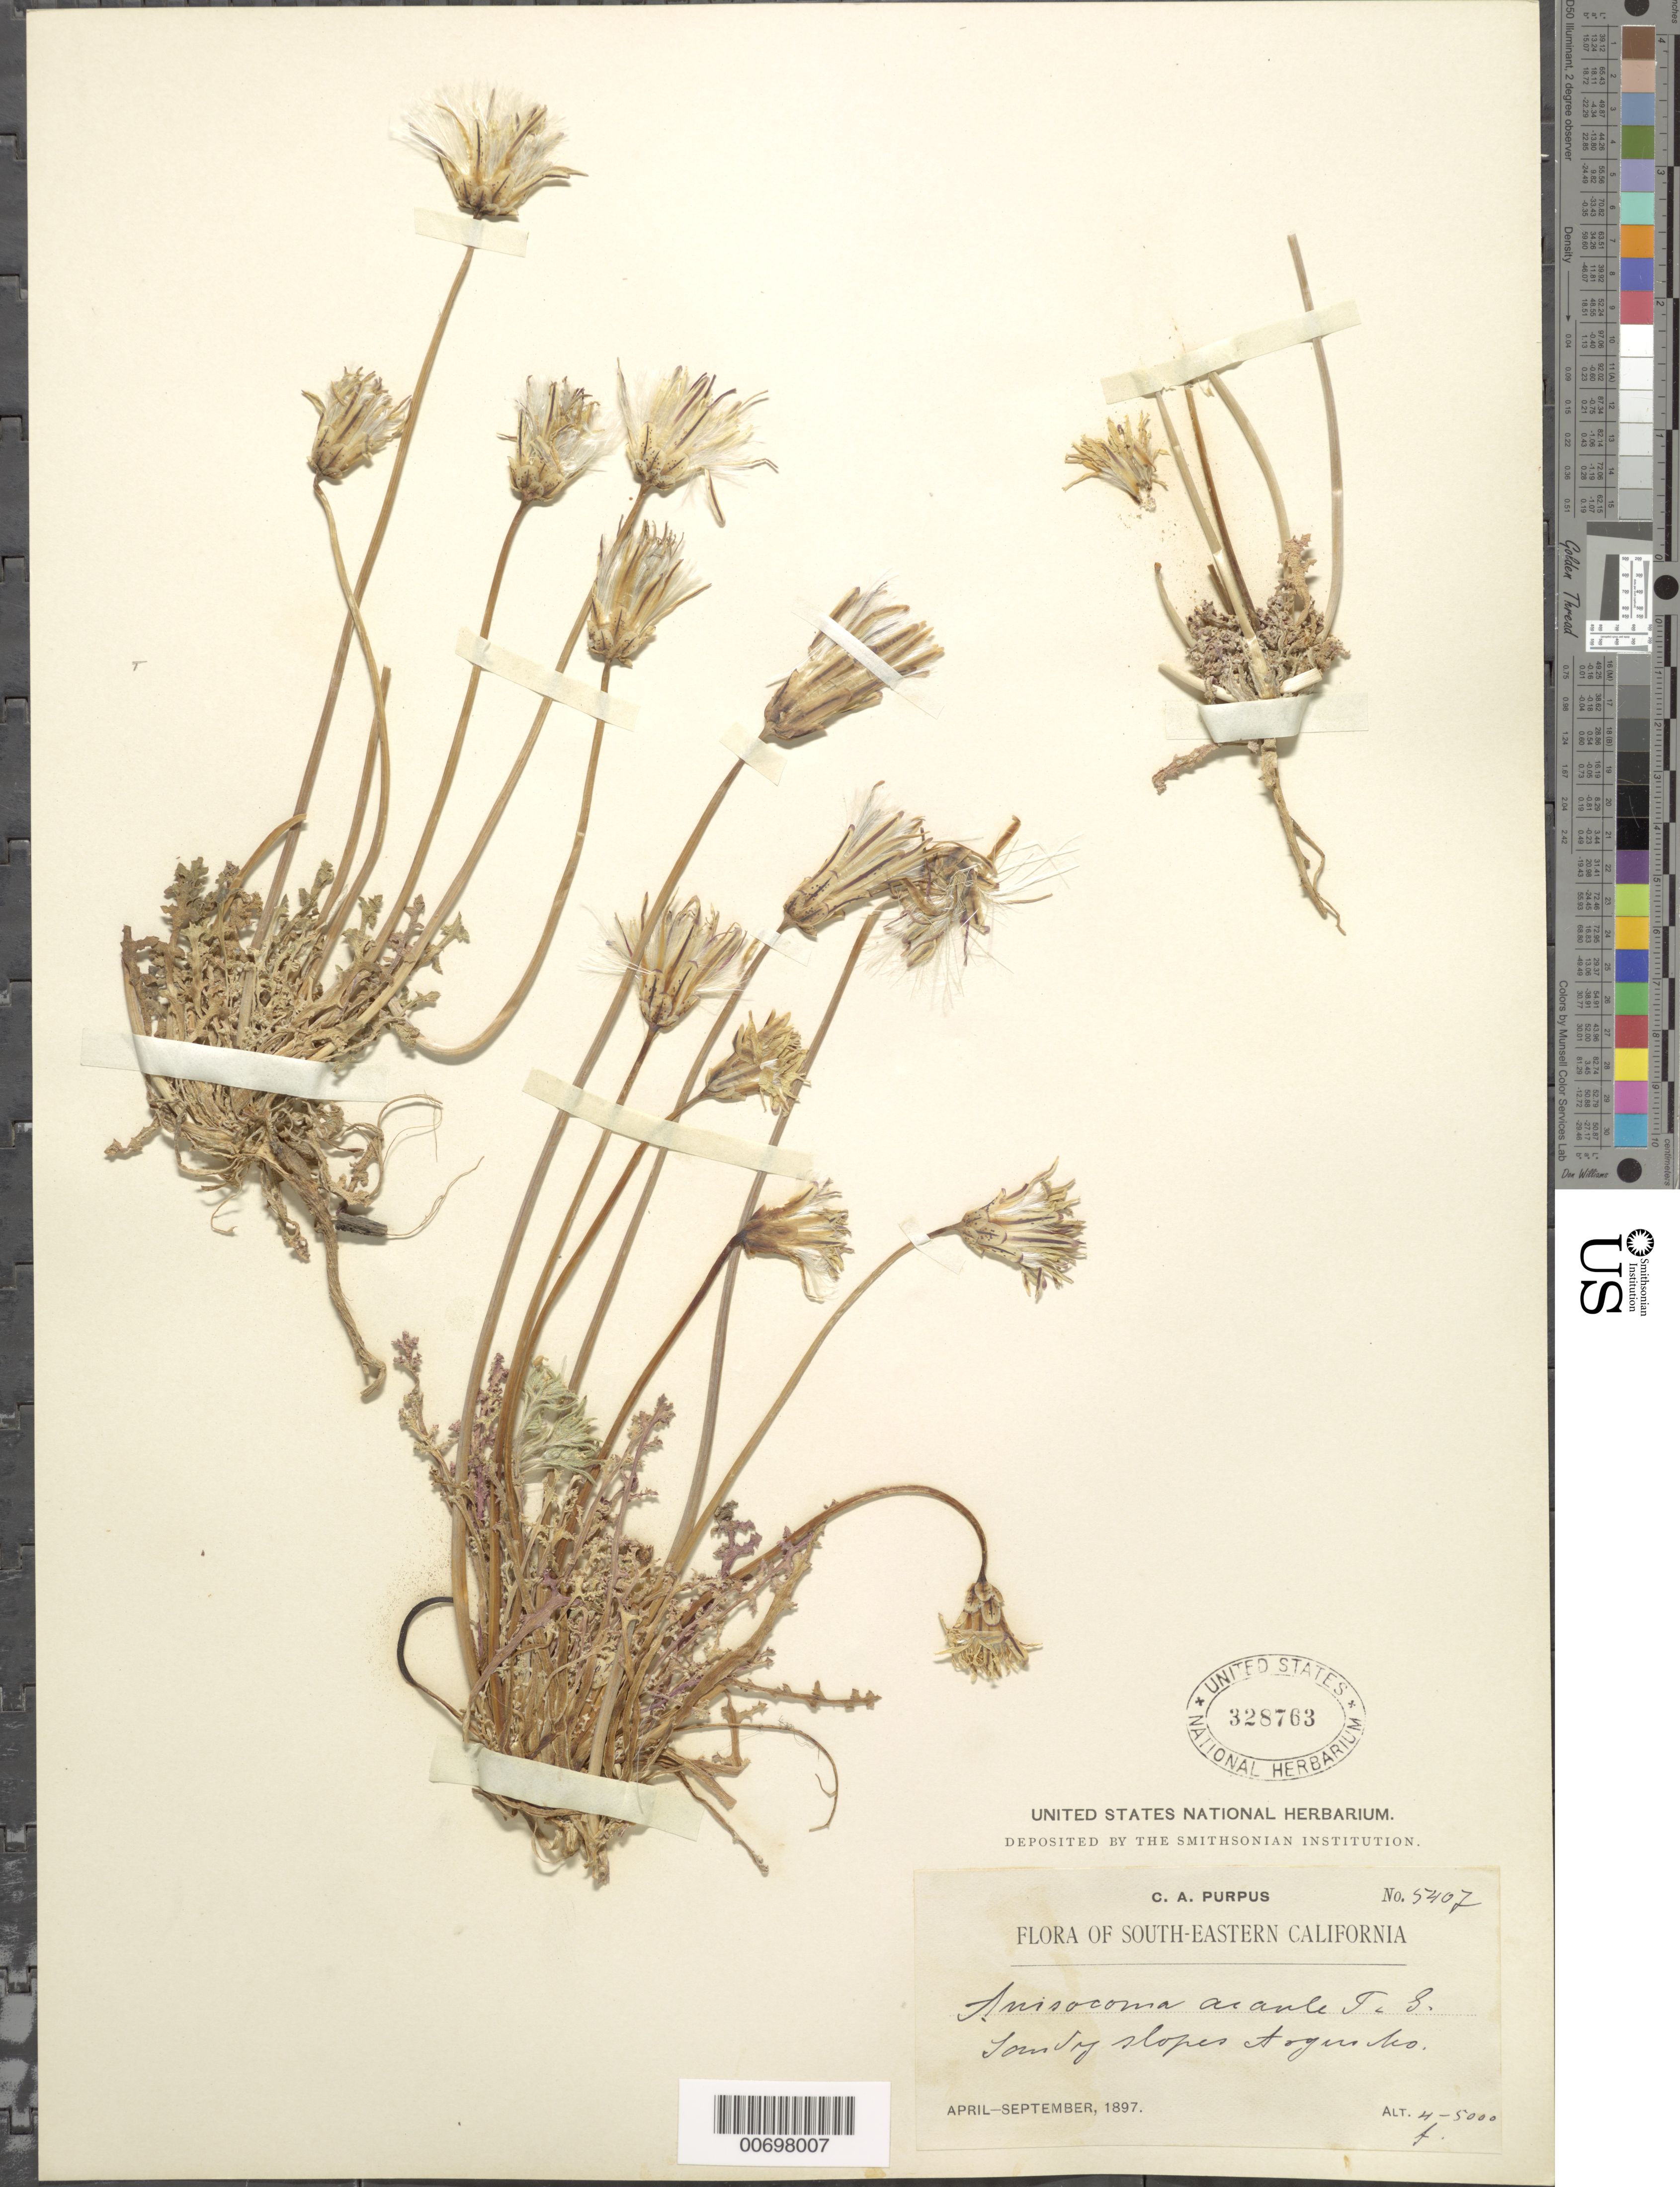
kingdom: Plantae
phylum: Tracheophyta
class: Magnoliopsida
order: Asterales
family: Asteraceae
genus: Anisocoma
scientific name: Anisocoma acaulis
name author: Torr. & A. Gray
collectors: C. A. Purpus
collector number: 5407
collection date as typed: Apr 1897 to -- Sep 1897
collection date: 1897-04/1897-09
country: United States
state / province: California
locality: Sandy slopes Argus Mo(sp?).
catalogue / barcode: US 328763